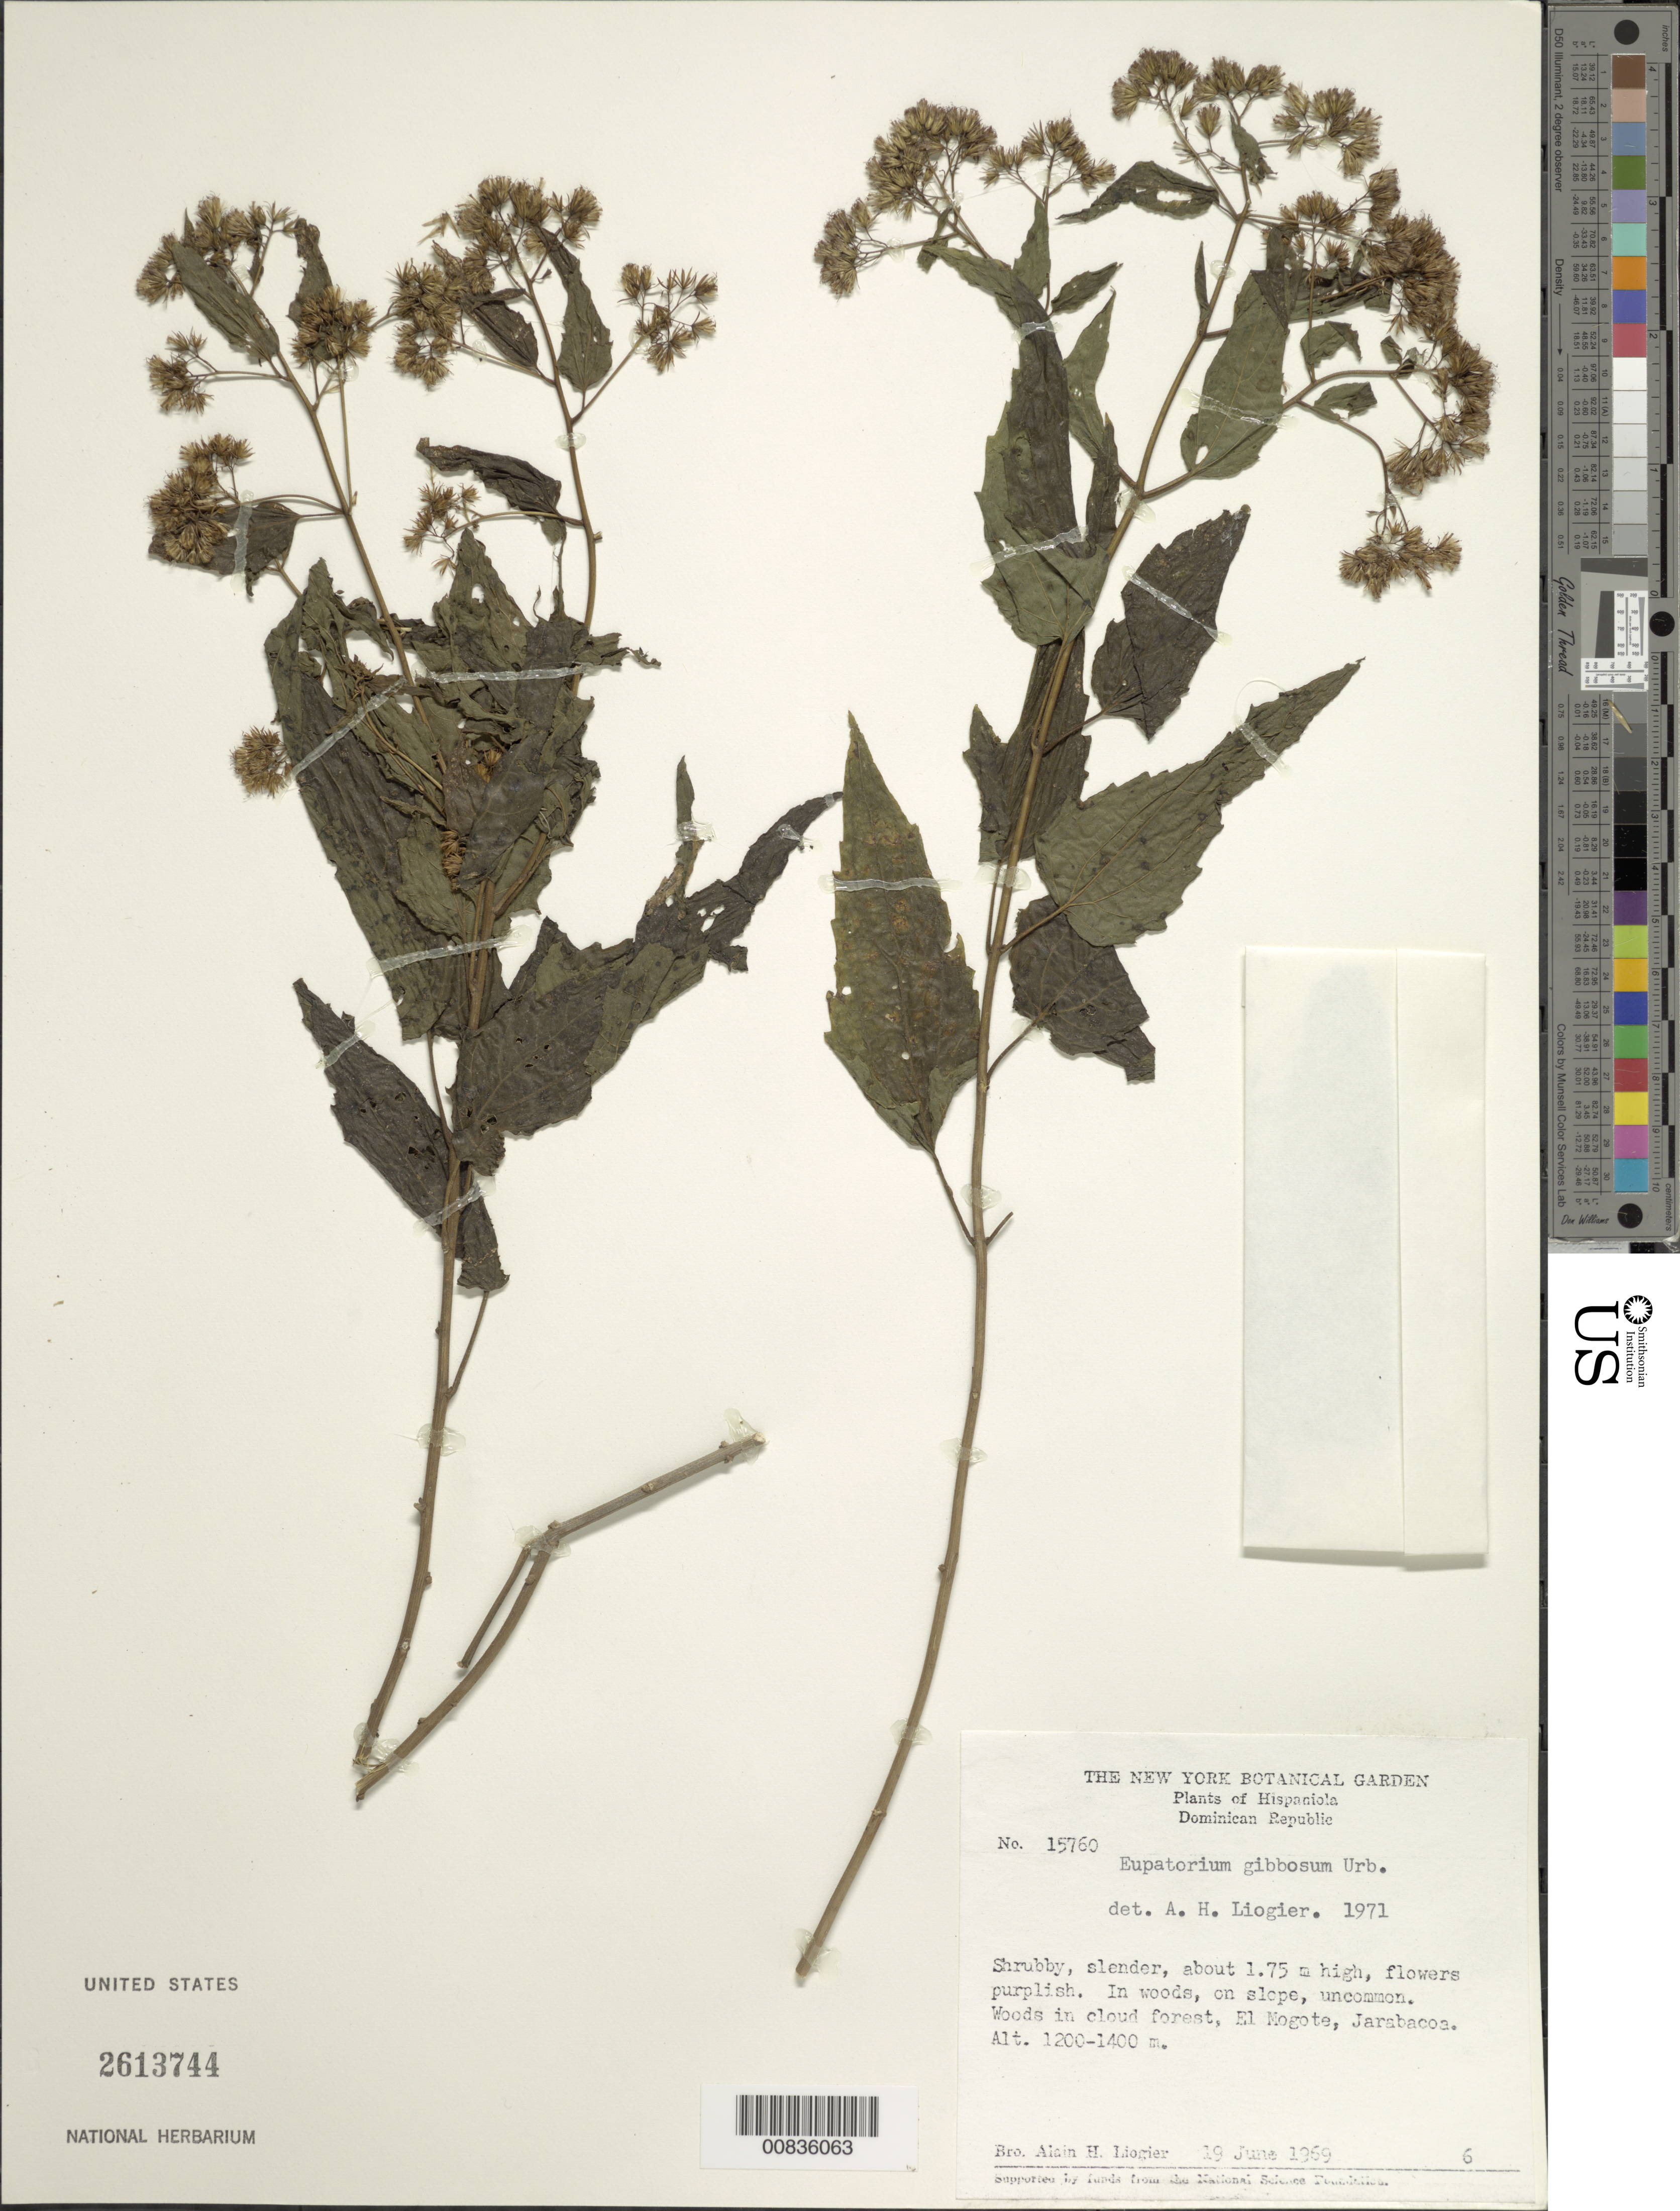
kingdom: Plantae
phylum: Tracheophyta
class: Magnoliopsida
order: Asterales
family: Asteraceae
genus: Koanophyllon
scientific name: Koanophyllon gibbosum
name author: (Urb.) R.M. King & H. Rob.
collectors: A. H. Liogier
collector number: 15760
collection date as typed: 19 Jun 1969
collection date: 1969-06-19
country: Dominican Republic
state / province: La Vega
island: Hispaniola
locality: El Mogote, Jarabacoa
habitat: In woods on slope of cloud forest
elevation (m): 1200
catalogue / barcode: US 2613744